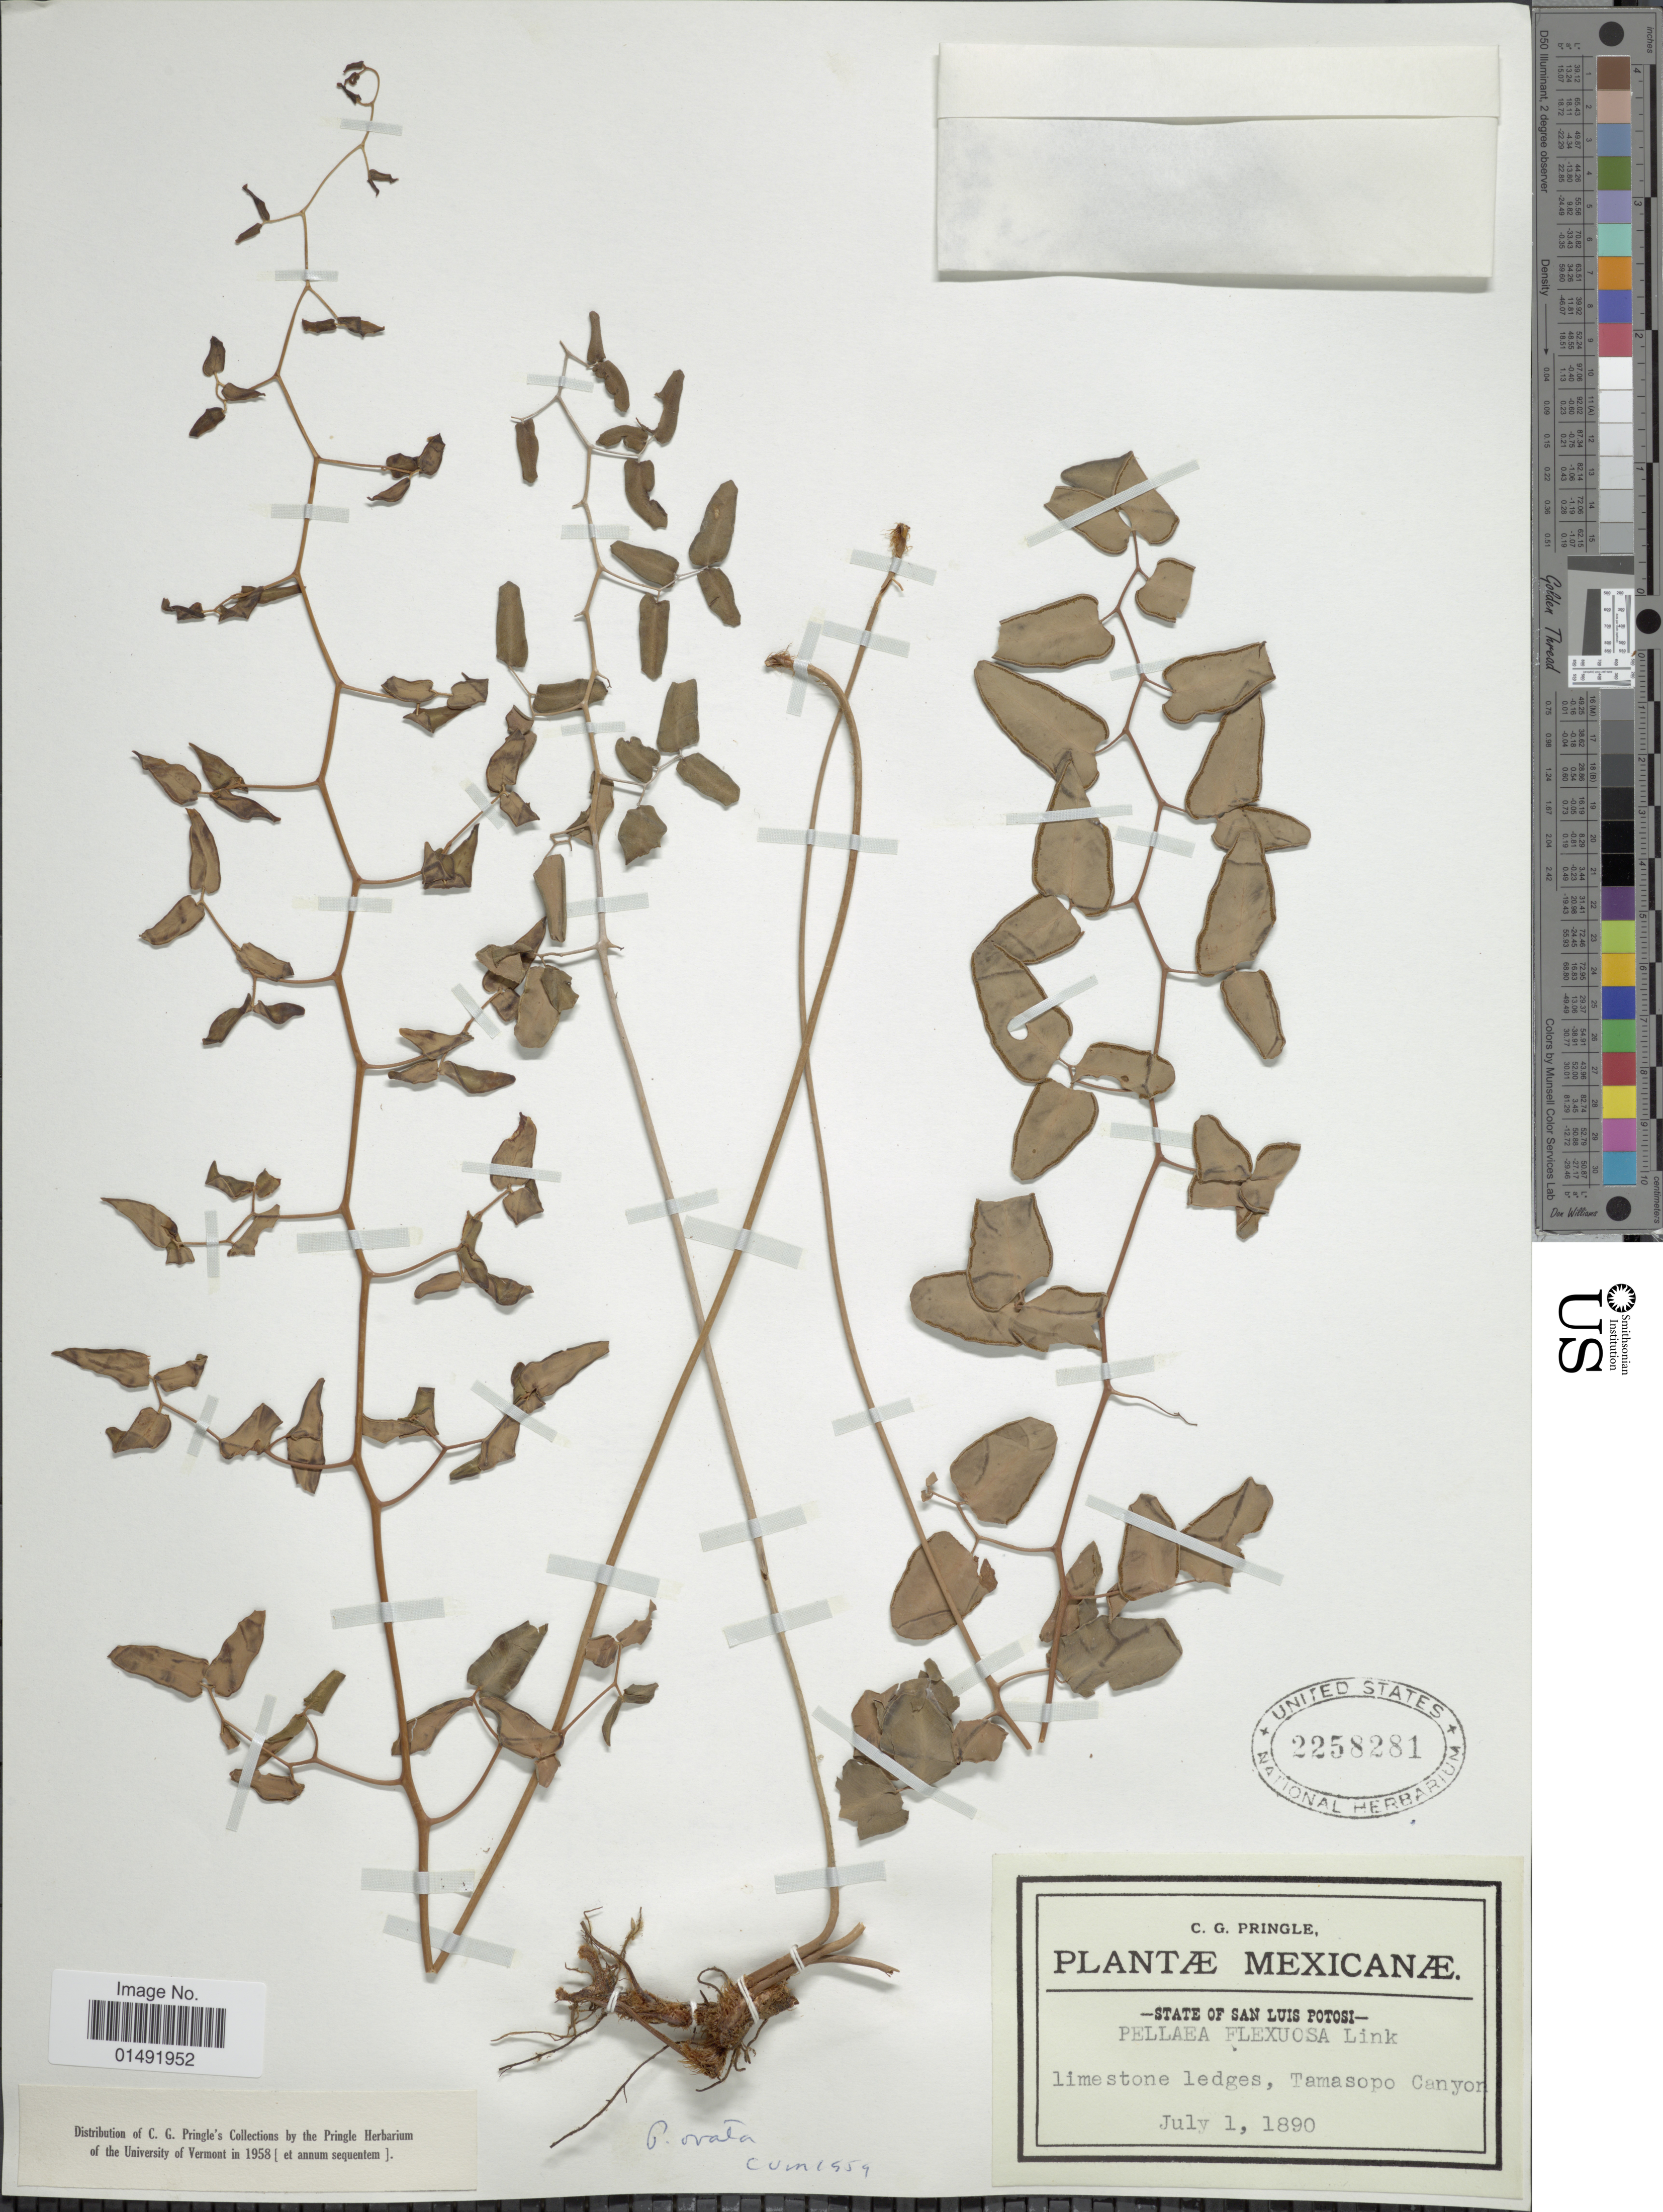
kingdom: Plantae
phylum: Tracheophyta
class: Polypodiopsida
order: Polypodiales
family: Pteridaceae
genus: Pellaea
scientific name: Pellaea ovata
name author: (Desv.) Weath.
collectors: C. G. Pringle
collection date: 1890-07-01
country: Mexico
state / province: San Luis Potosí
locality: Limestone ledges, Tamasopo Canyon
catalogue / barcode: US 2258281